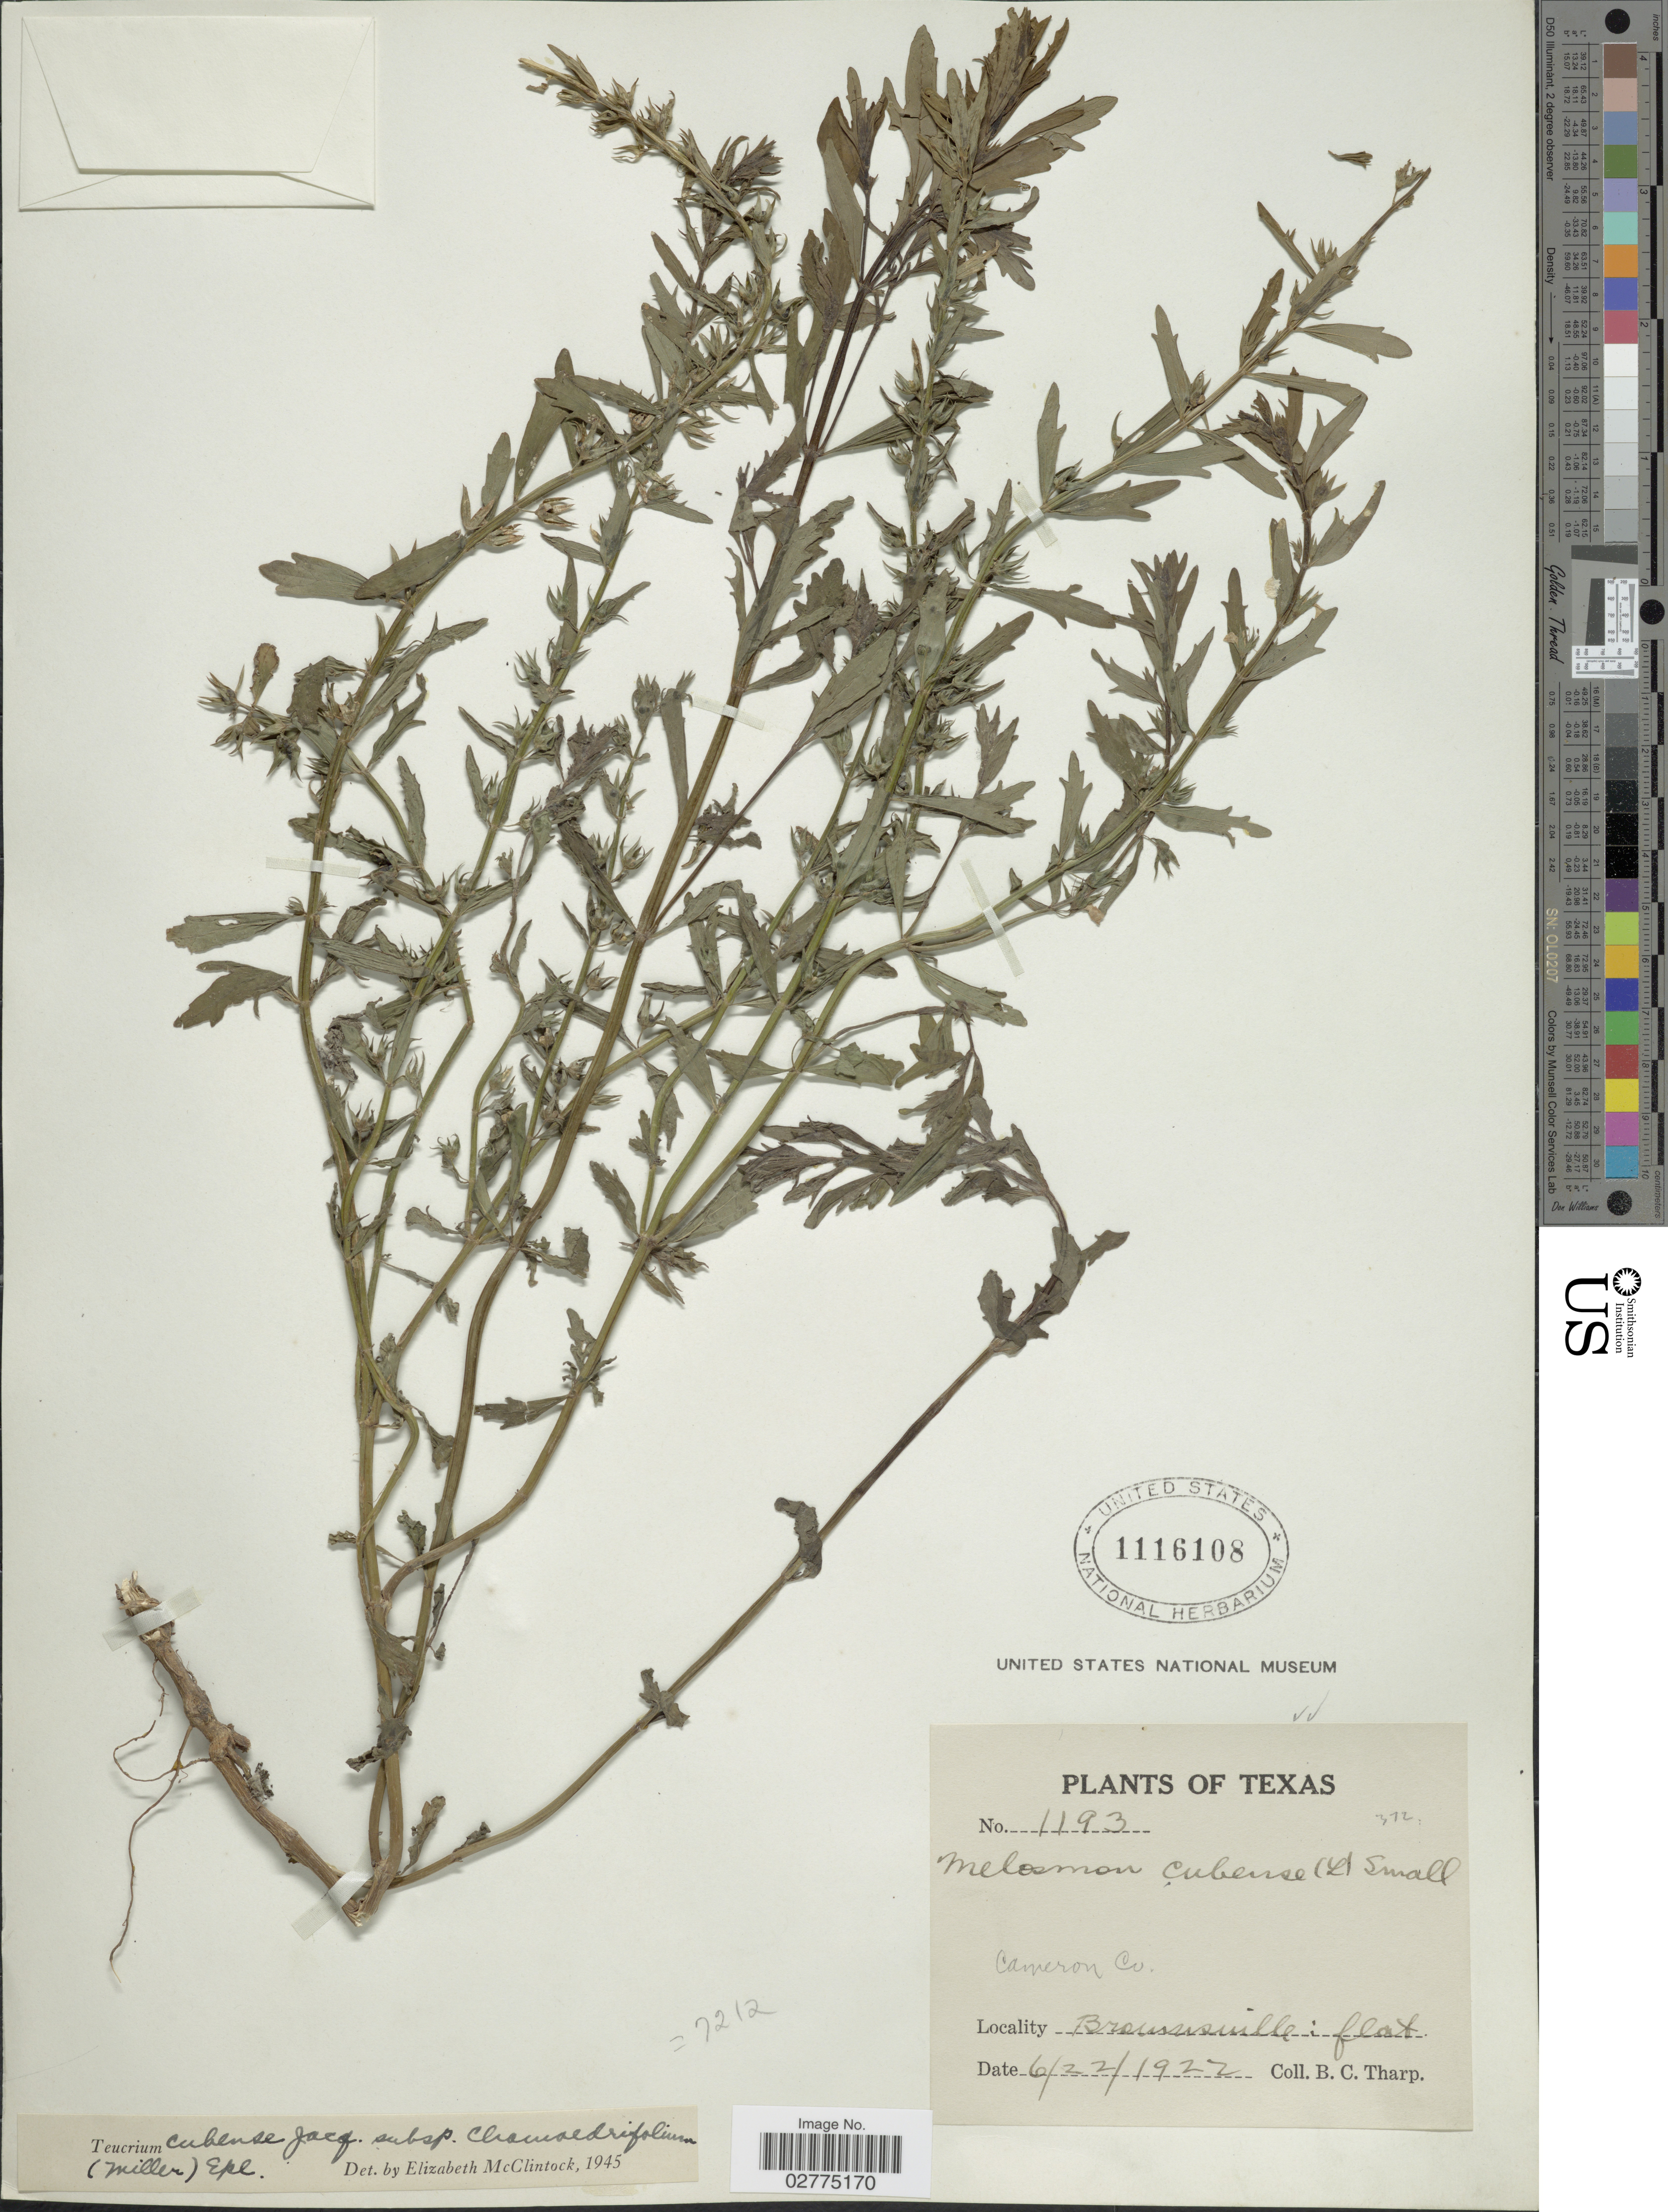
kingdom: Plantae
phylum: Tracheophyta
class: Magnoliopsida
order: Lamiales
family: Lamiaceae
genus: Teucrium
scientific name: Teucrium cubense subsp. chamaedrifolium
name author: Jacq.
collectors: B. C. Tharp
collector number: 1193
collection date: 1922-06-22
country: United States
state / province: Texas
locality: Brownsville, Cameron Co.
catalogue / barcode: US 1116108